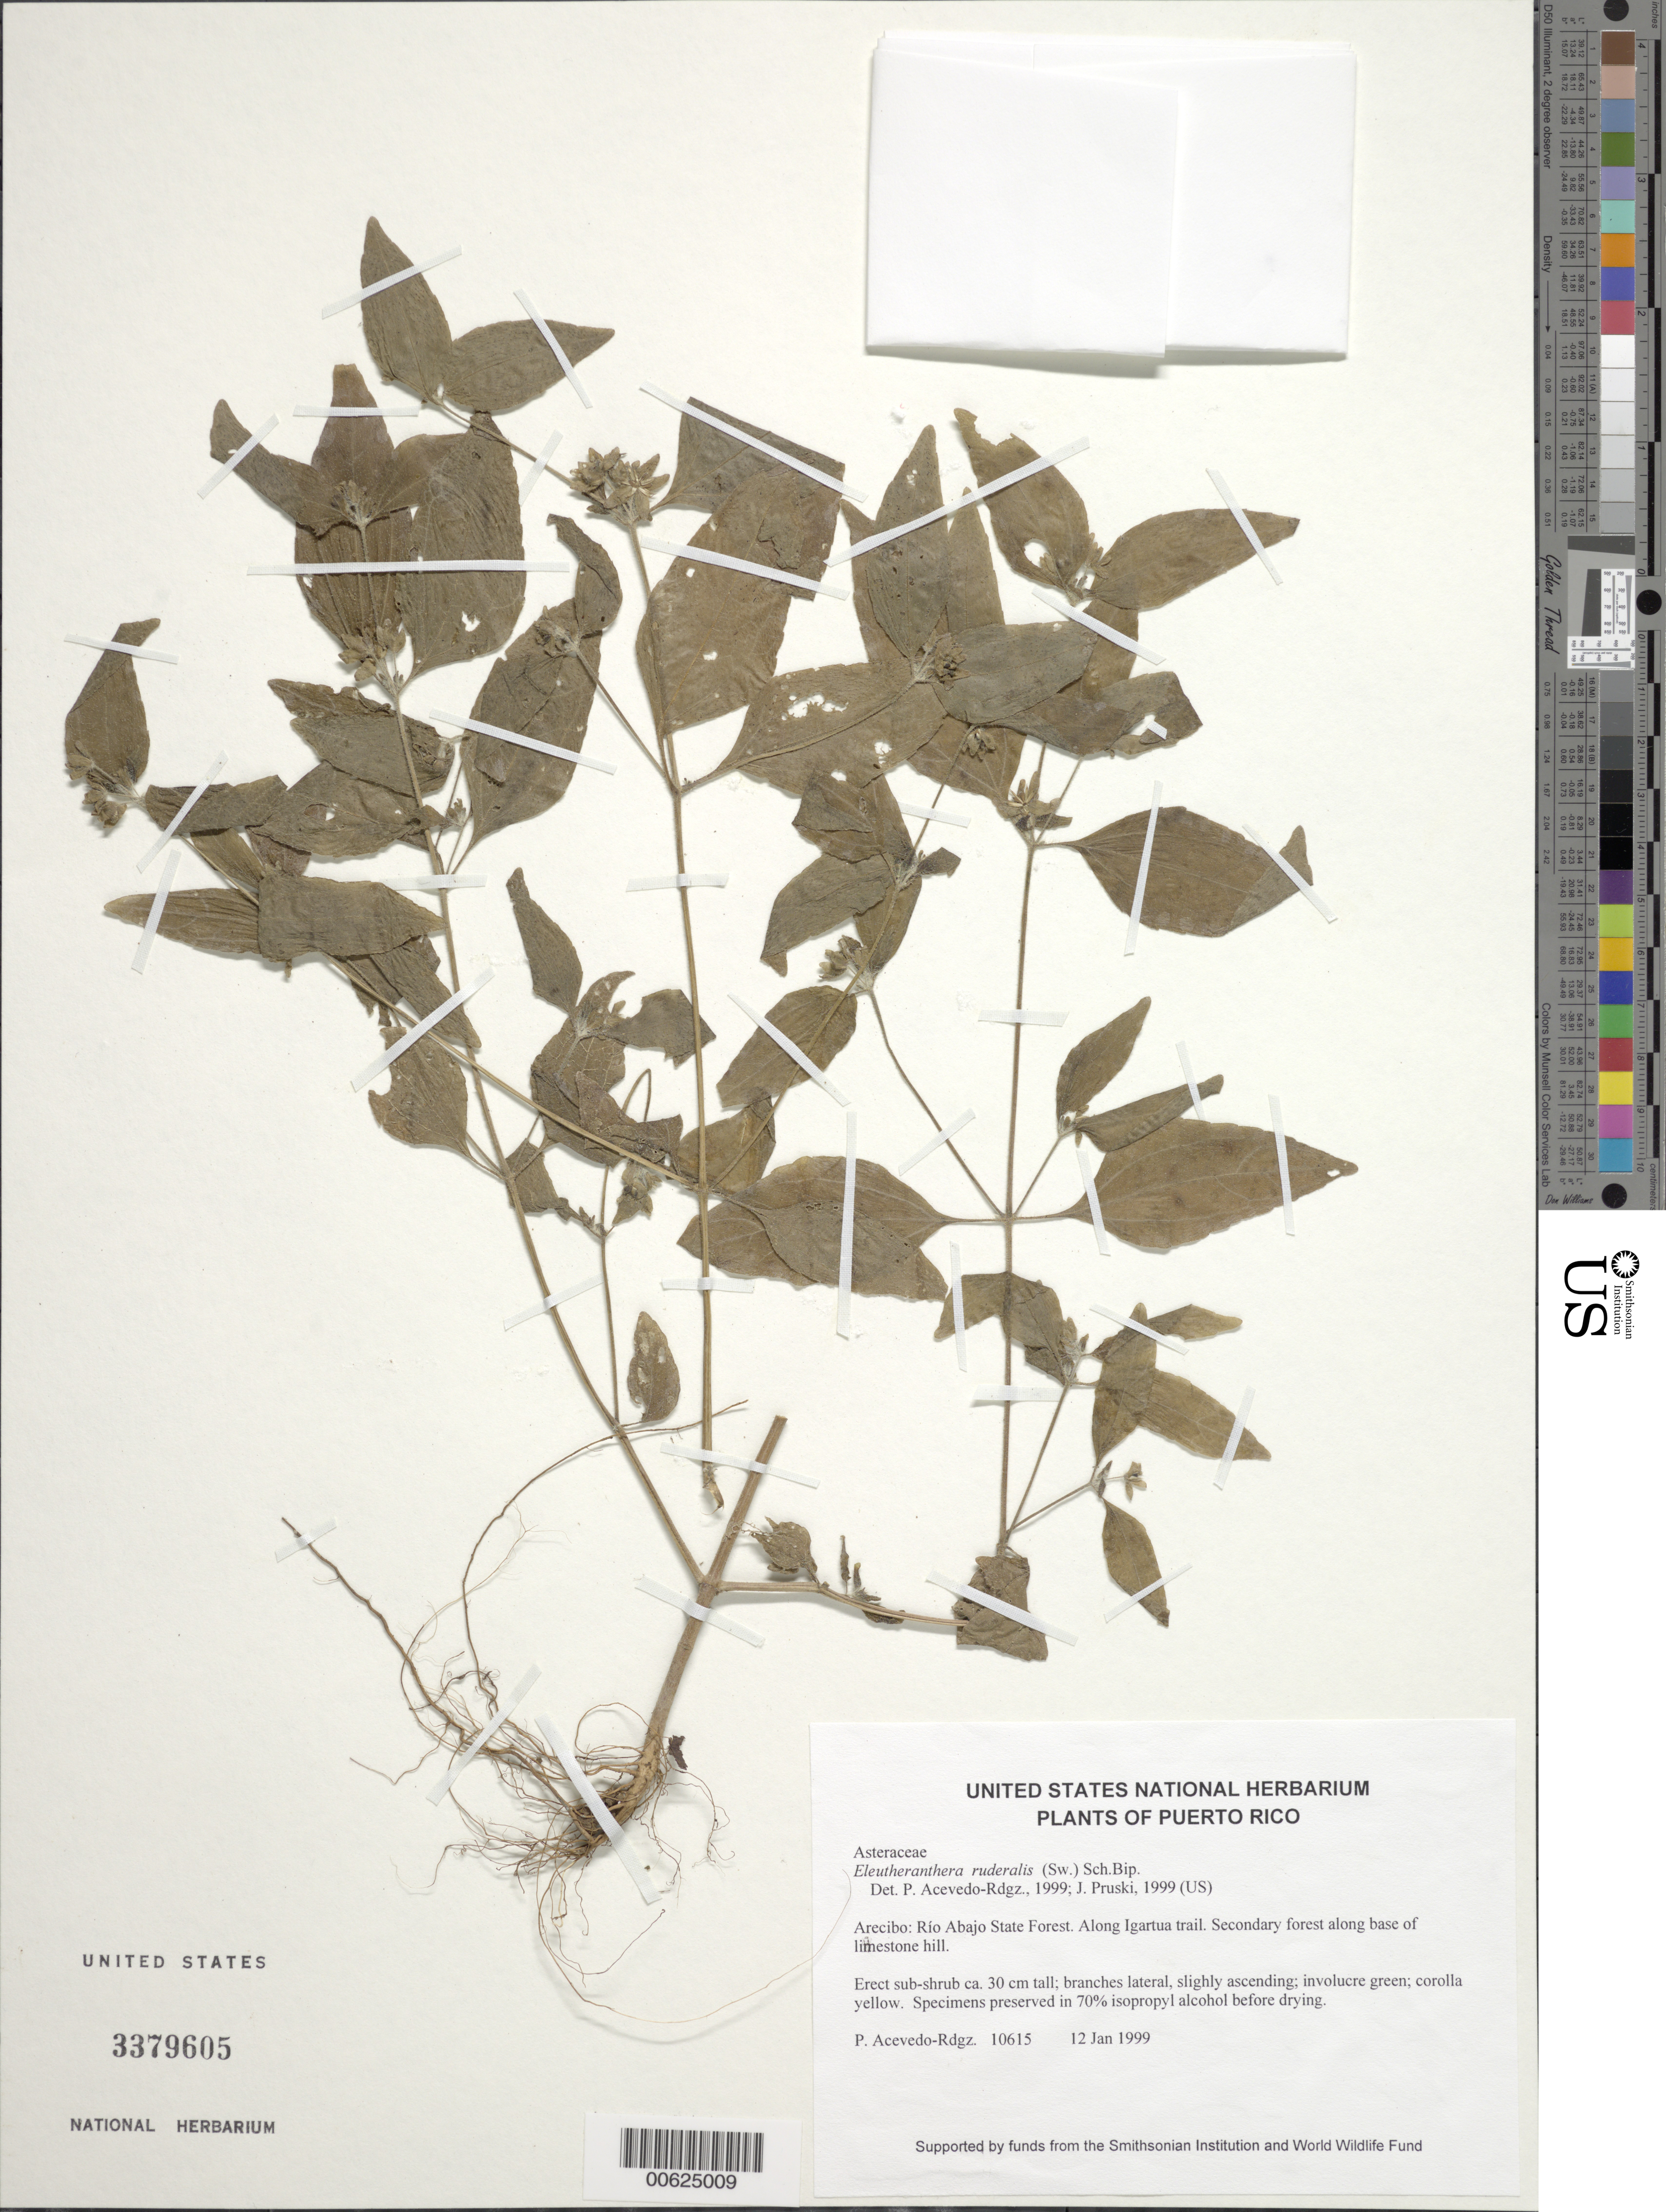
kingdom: Plantae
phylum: Tracheophyta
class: Magnoliopsida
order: Asterales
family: Asteraceae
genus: Eleutheranthera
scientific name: Eleutheranthera ruderalis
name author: (Sw.) Sch. Bip.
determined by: Acevedo-Rodríguez, P., (BOT), Smithsonian Institution - National Museum of Natural History (UNITED STATES)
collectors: P. Acevedo-Rodr.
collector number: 10615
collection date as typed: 12 Jan 1999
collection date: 1999-01-12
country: Puerto Rico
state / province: Arecibo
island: Puerto Rico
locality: Arecibo; Río Abajo State Forest. Along Igartua trail.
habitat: Secondary forest along base of limestone hill.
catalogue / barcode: US 3379605